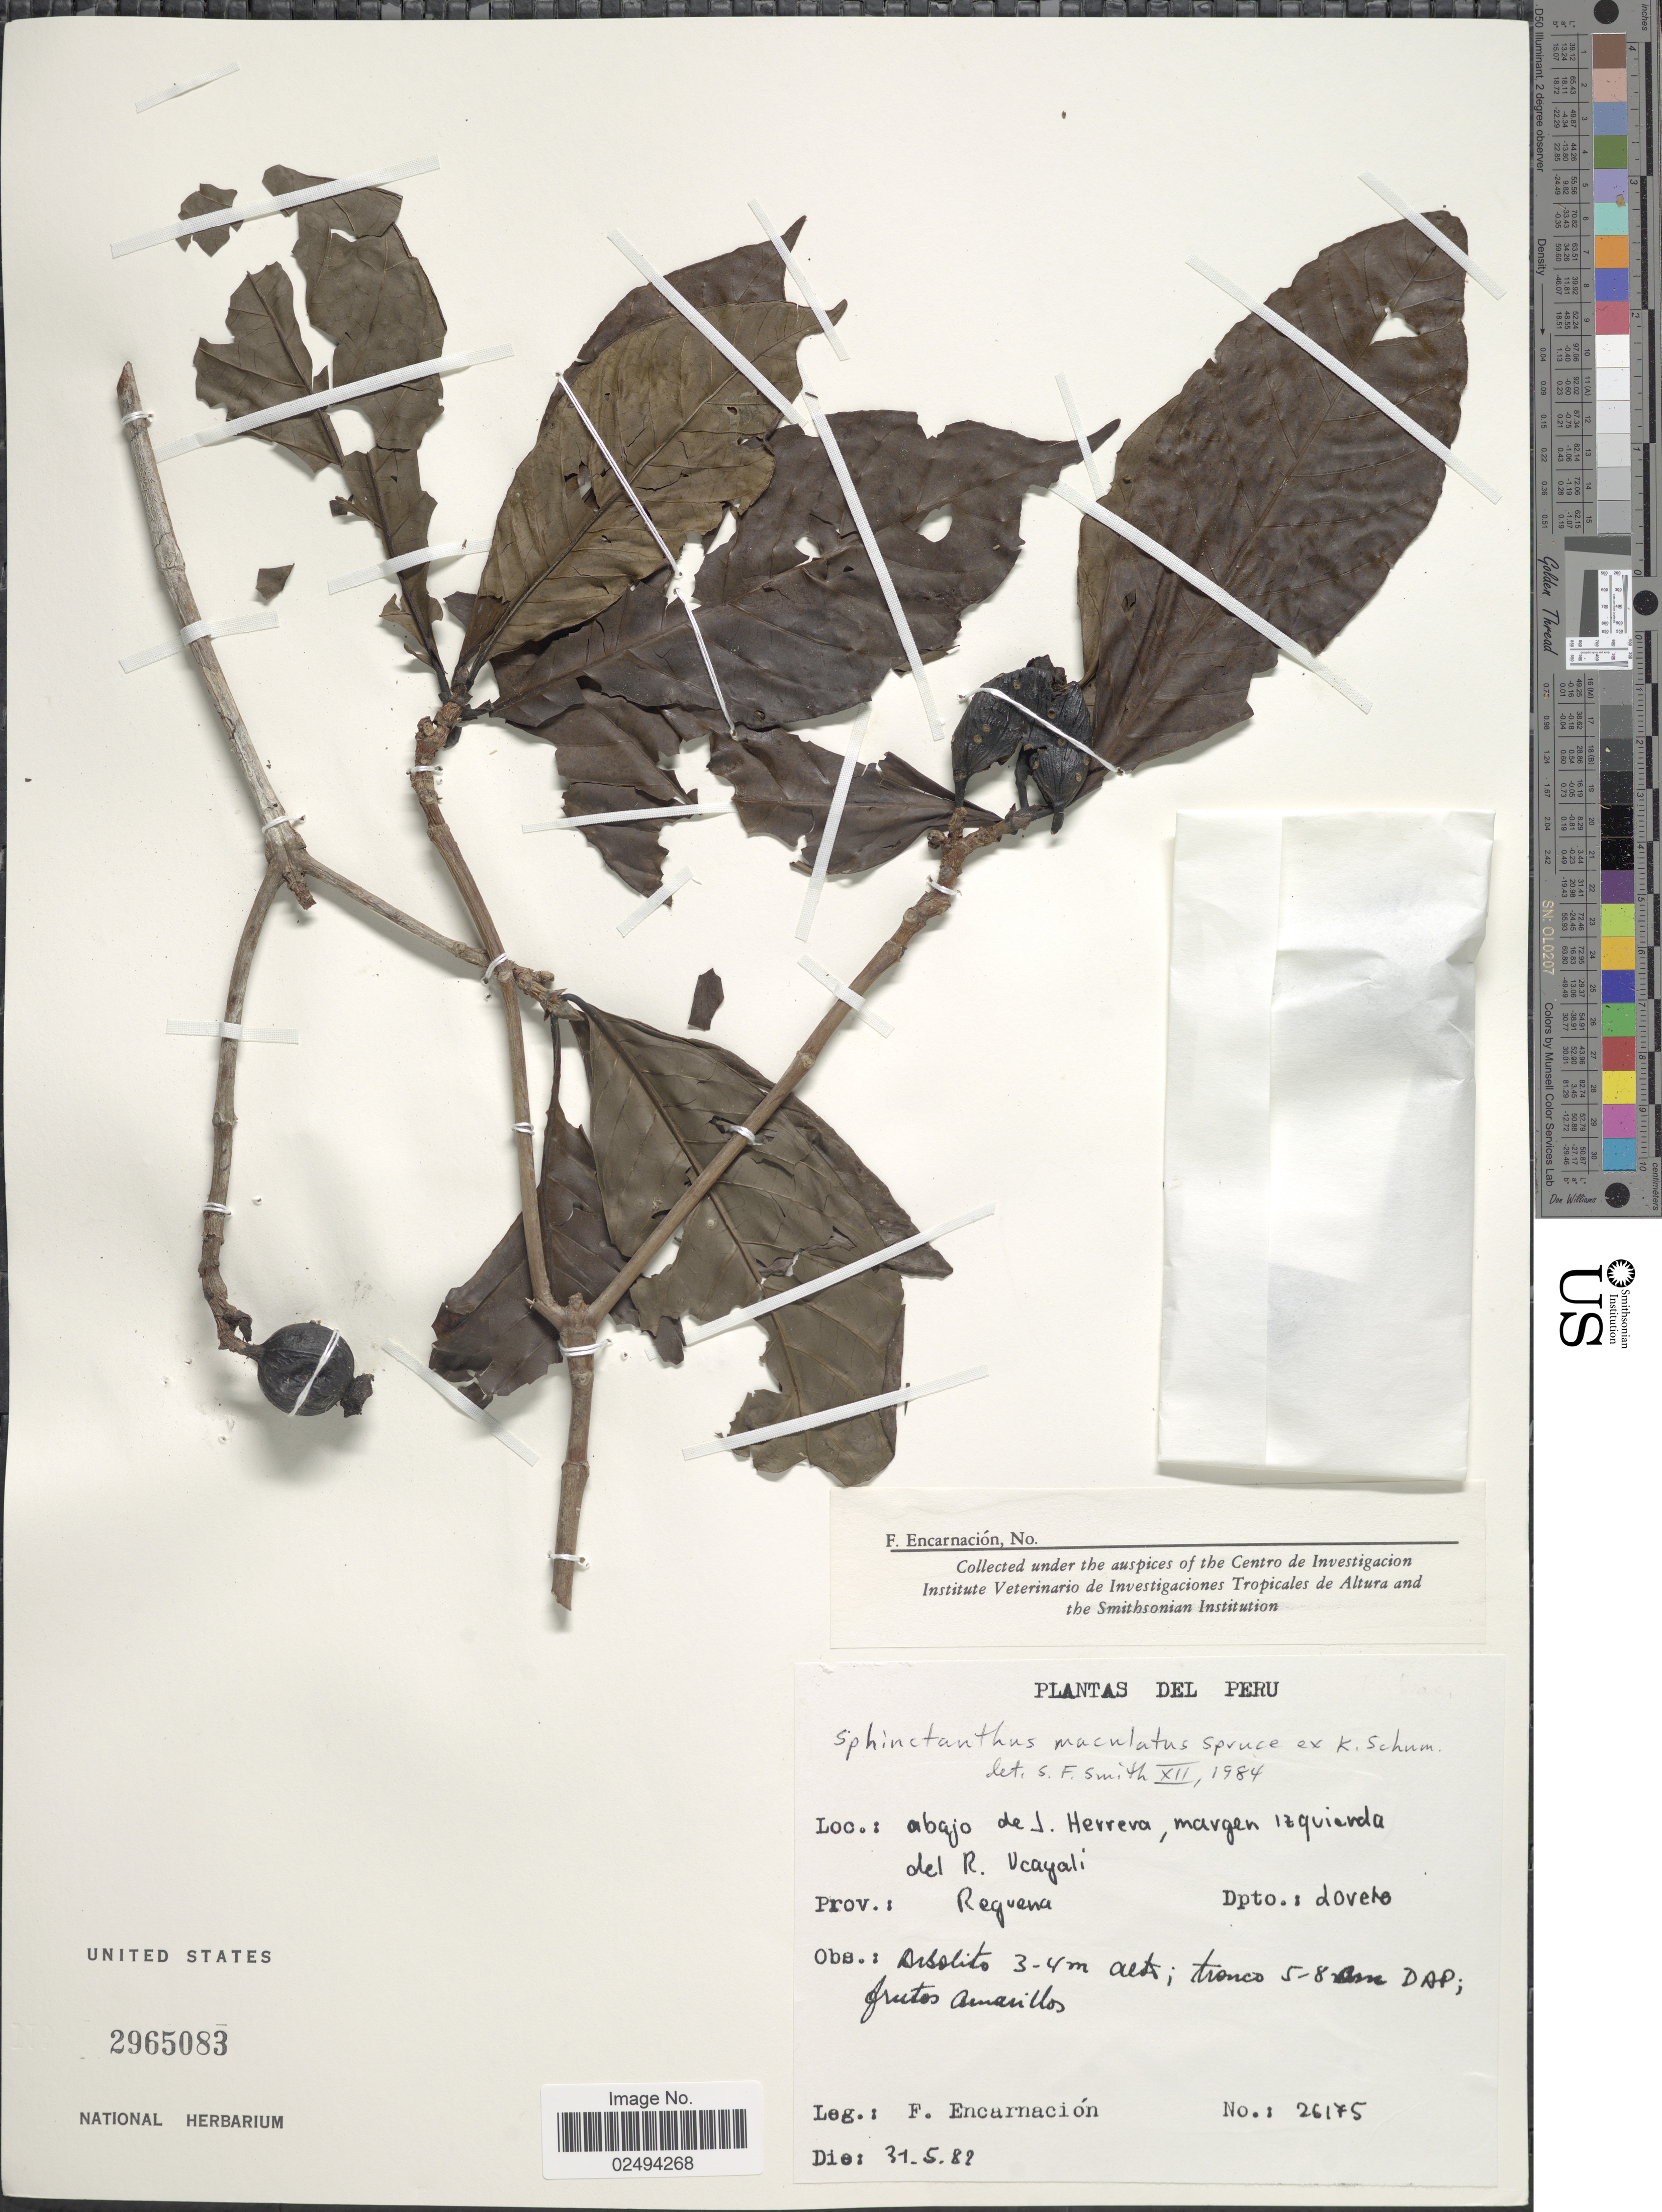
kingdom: Plantae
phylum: Tracheophyta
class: Magnoliopsida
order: Gentianales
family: Rubiaceae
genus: Sphinctanthus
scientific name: Sphinctanthus maculatus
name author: Spruce ex K. Schum.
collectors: F. Encarnación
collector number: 26175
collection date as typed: Transcribed d/m/y: 31/5/82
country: Peru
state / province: Loreto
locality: Abajo de J Herrera, margen izquierda del R Ucayali, Prov. Requena, Dpto Loreto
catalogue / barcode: US 2965083